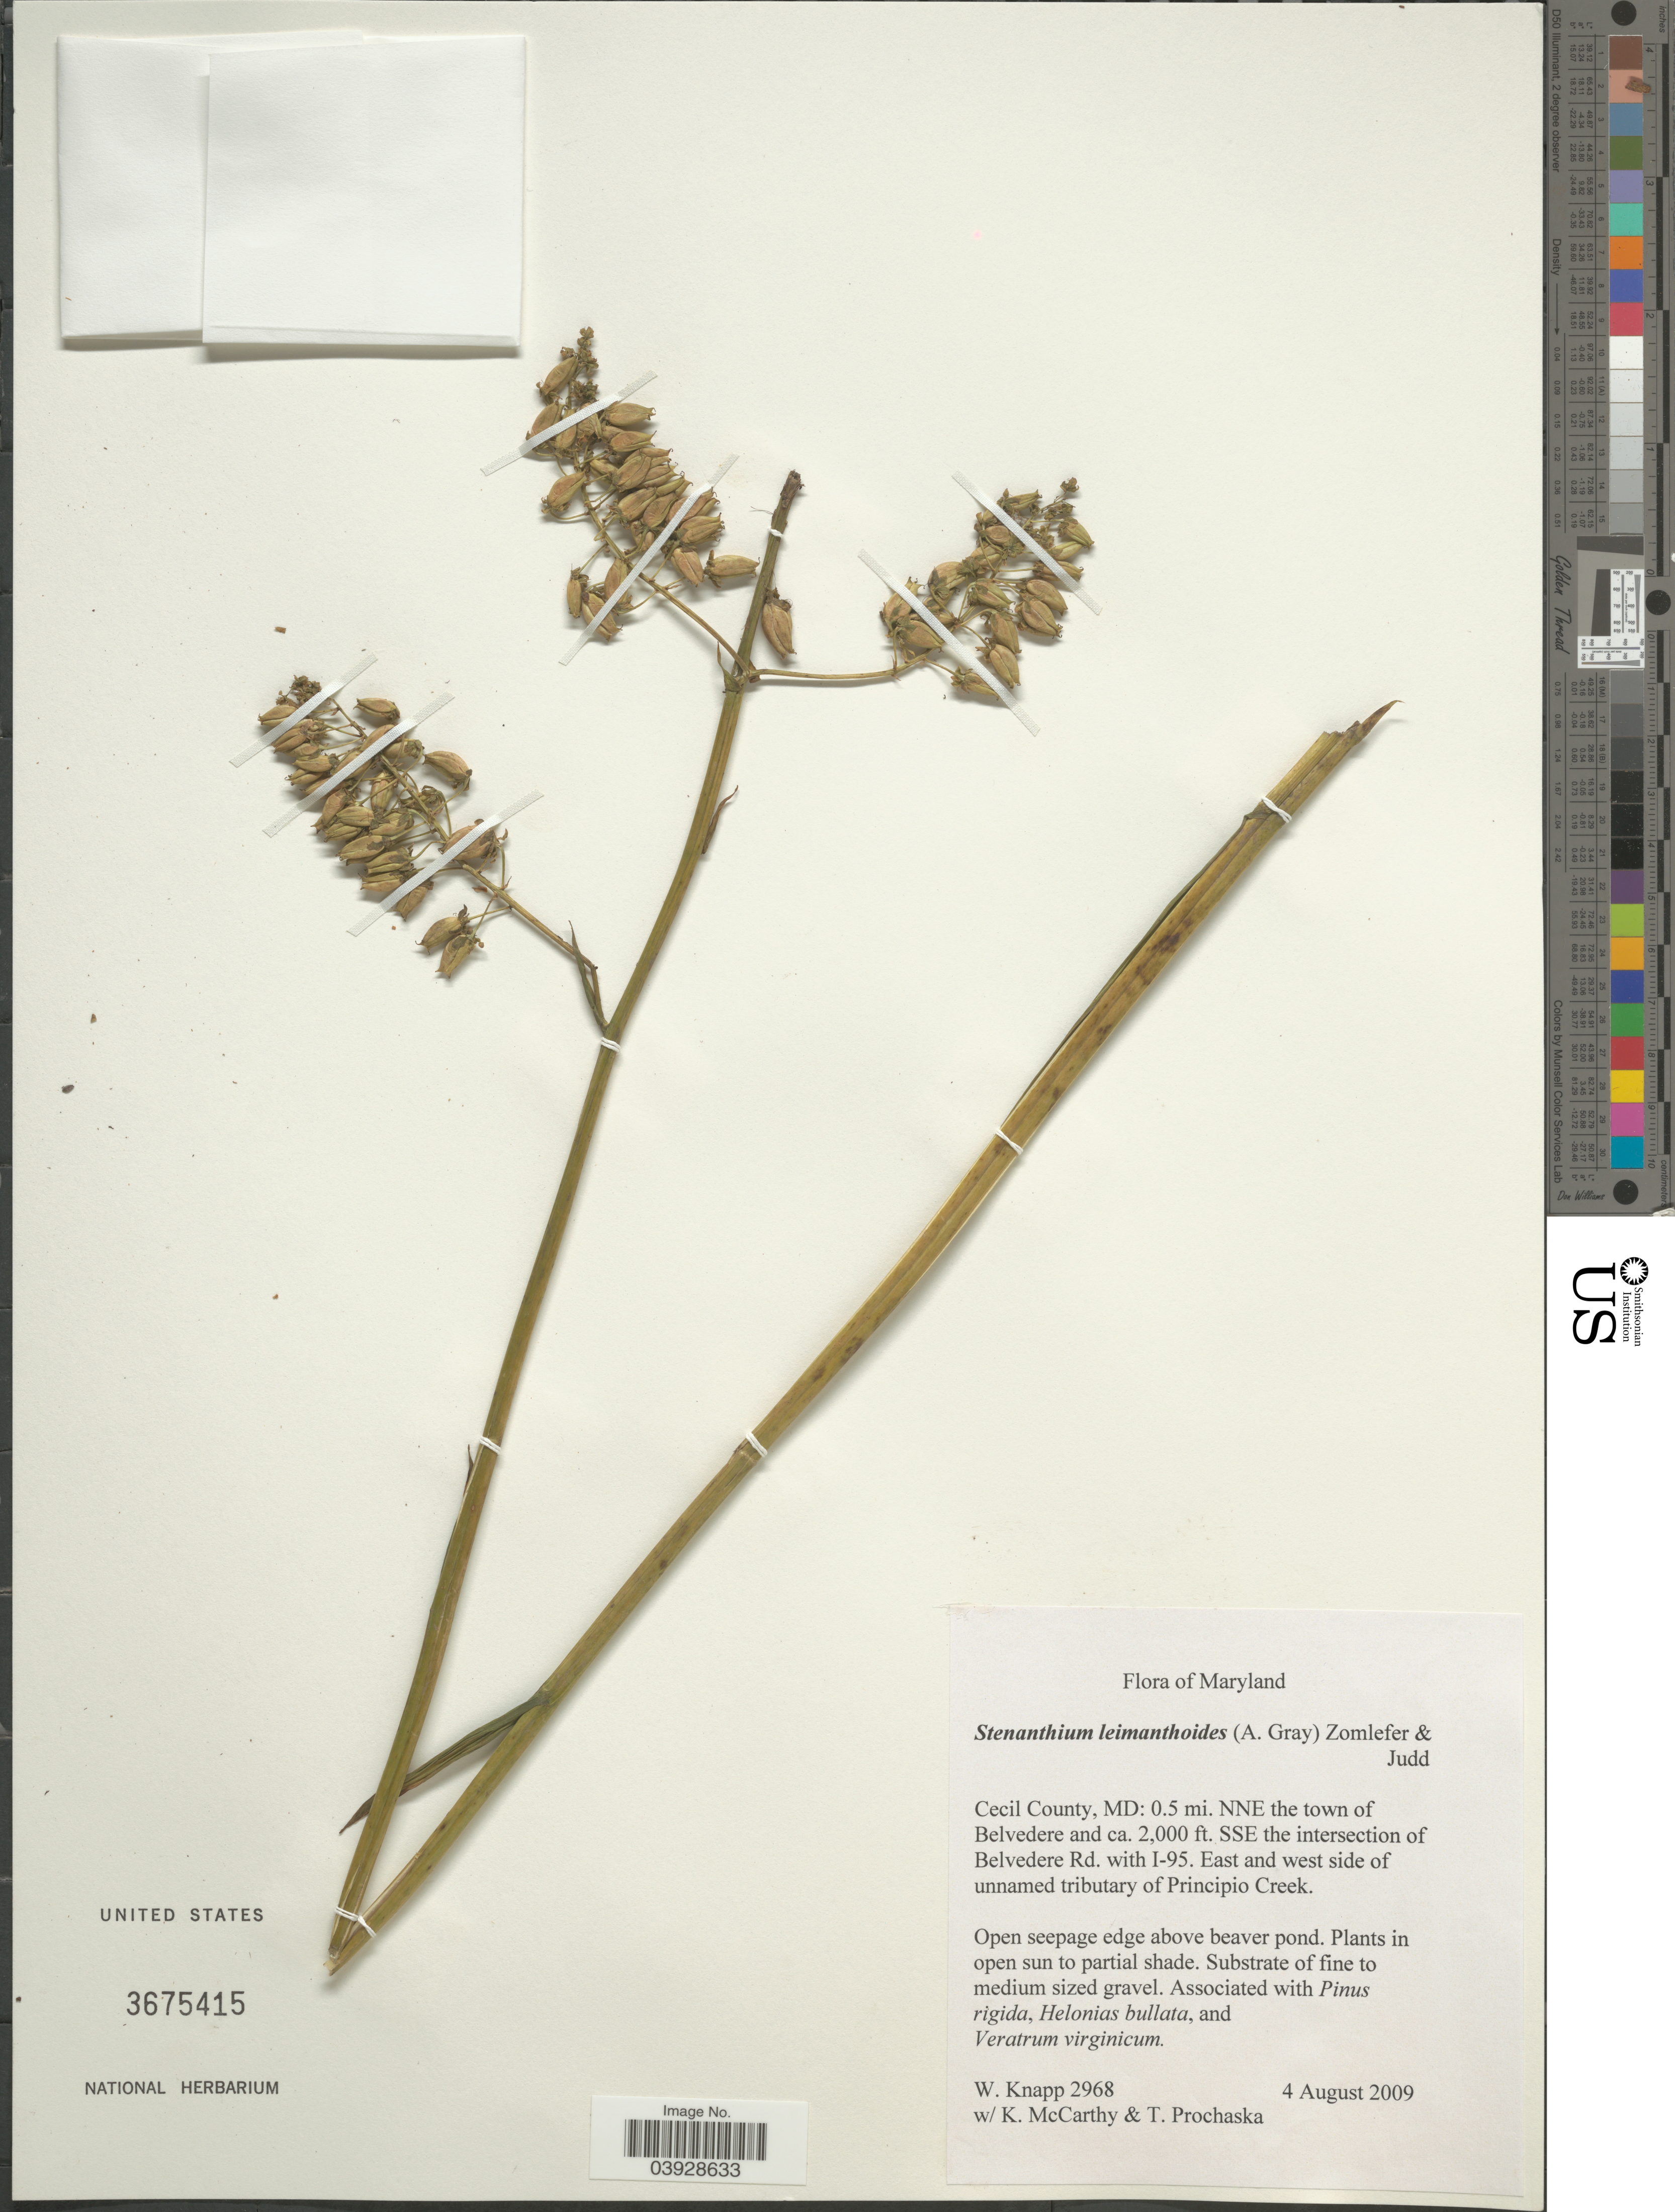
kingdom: Plantae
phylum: Tracheophyta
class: Liliopsida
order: Liliales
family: Melanthiaceae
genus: Stenanthium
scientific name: Stenanthium leimanthoides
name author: (A. Gray) Zomlefer & Judd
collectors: W. Knapp, K. McCarthy & T. Prochaska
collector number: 2968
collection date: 2009-08-04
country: United States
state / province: Maryland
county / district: Cecil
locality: Cecil County: 0.5 mi. NNE of town of Belvedere and SSE the intersection of Belvedere Rd. with I-95. East and west side of unnamed tributary of Principio Creek.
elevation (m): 610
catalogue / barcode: US 3675415